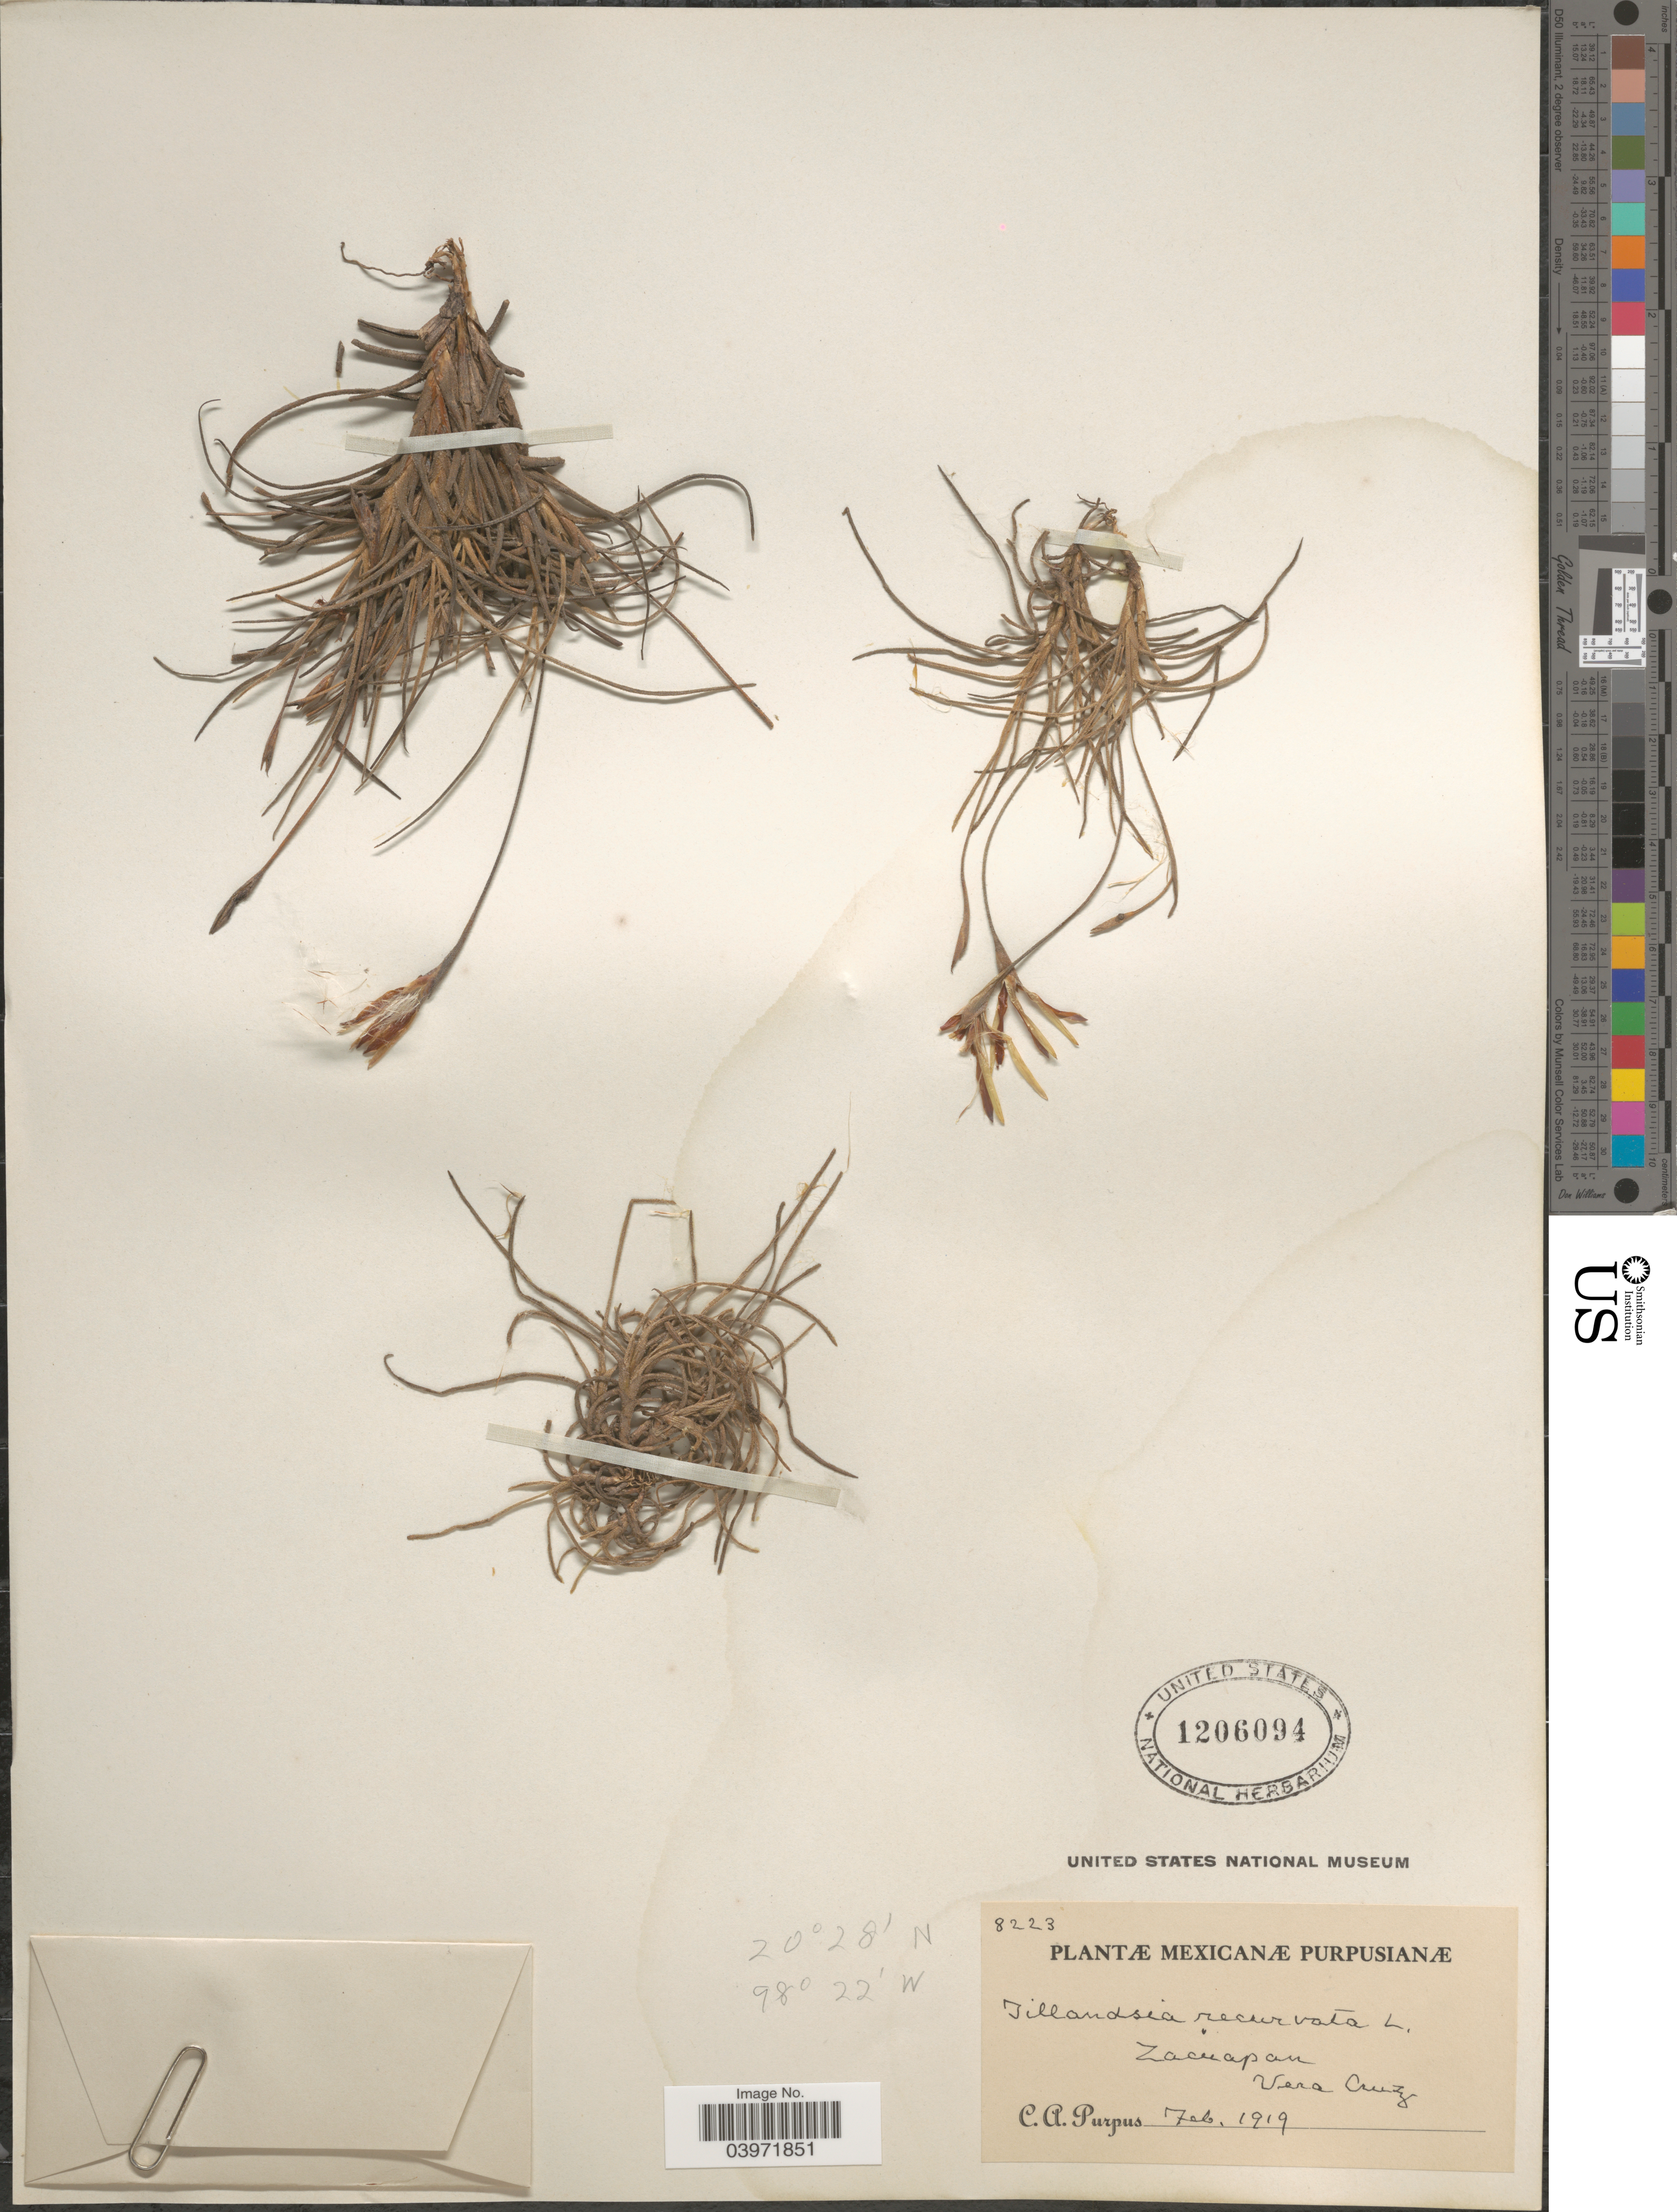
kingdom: Plantae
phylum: Tracheophyta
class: Liliopsida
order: Poales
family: Bromeliaceae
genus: Tillandsia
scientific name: Tillandsia recurvata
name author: L.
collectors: C. A. Purpus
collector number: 8223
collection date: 1919-02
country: Mexico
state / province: Veracruz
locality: Zacuapan. Vera Cruz.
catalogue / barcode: US 1206094